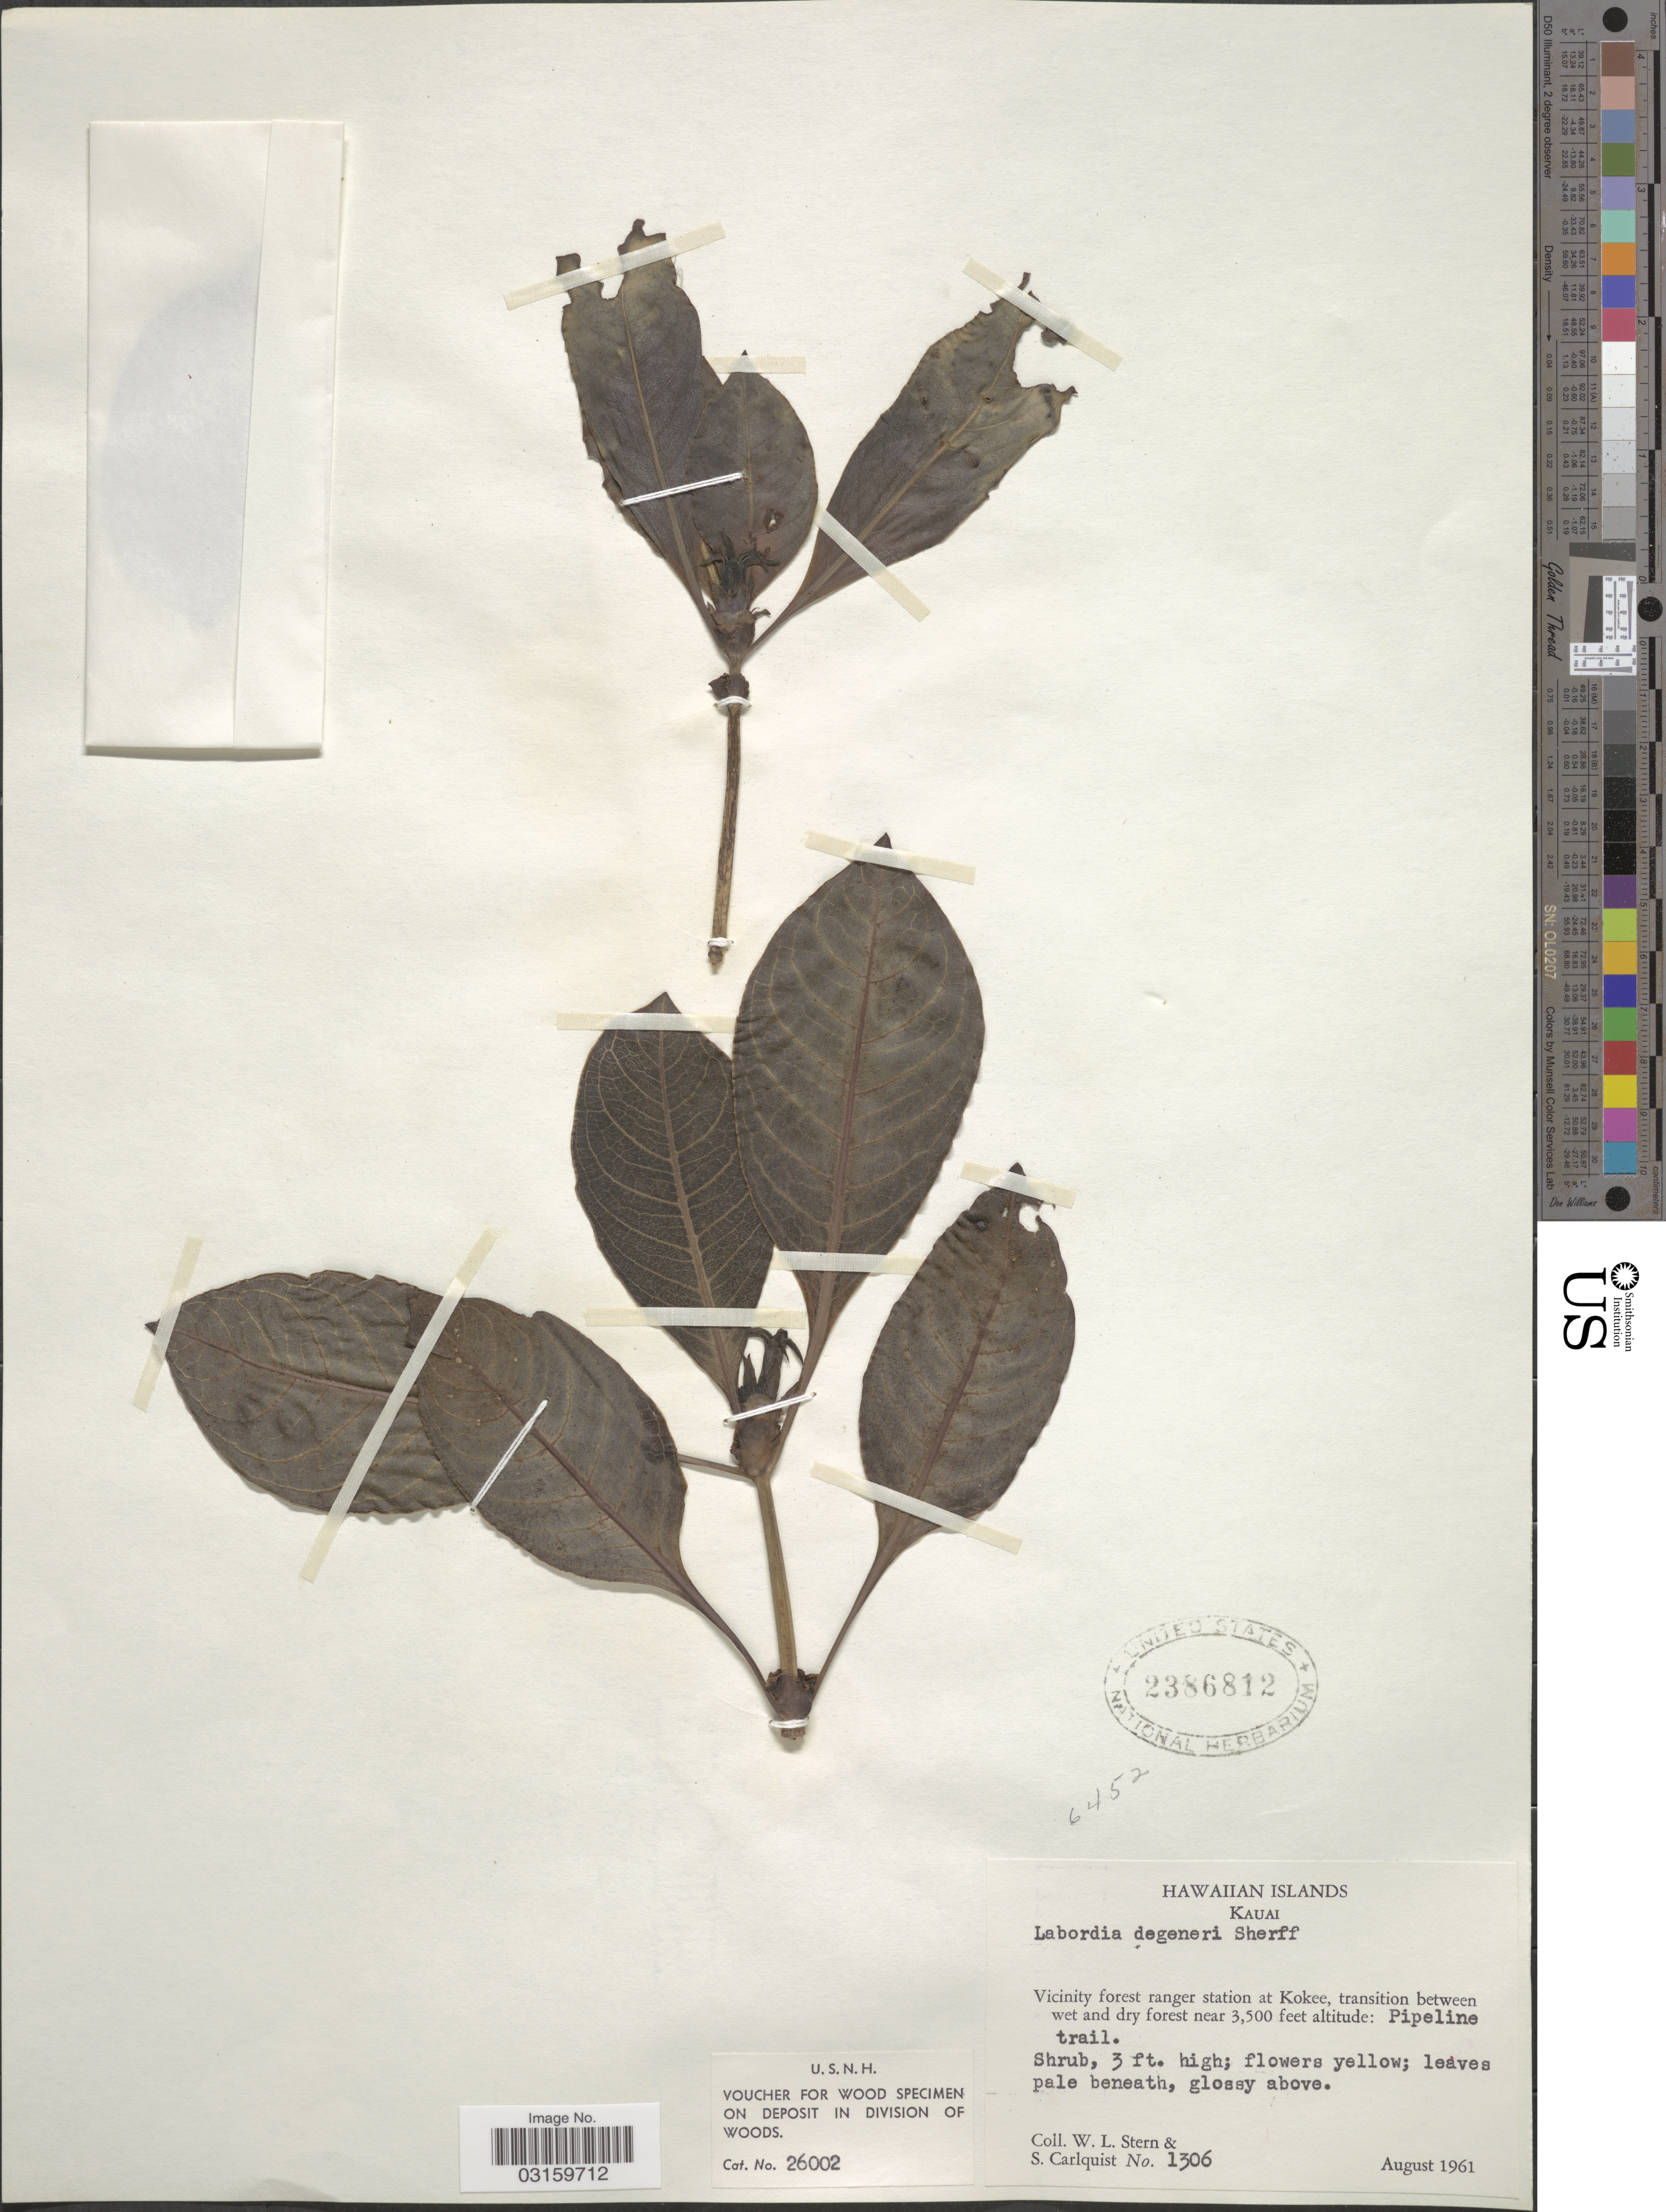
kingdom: Plantae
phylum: Tracheophyta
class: Magnoliopsida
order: Gentianales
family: Loganiaceae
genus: Geniostoma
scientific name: Geniostoma degeneri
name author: (Sherff) Byng & Christenh.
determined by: Wagner, W. L., (BOT), Smithsonian Institution - National Museum of Natural History (UNITED STATES)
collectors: W. L. Stern & S. Carlquist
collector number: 1306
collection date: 1961-08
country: United States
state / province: Hawaii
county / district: Hawaii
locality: Hawaiian Islands, Kauai, Vicinity forest ranger station at Kokee, transition between wet and dry forest.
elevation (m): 1067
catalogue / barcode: US 2386812